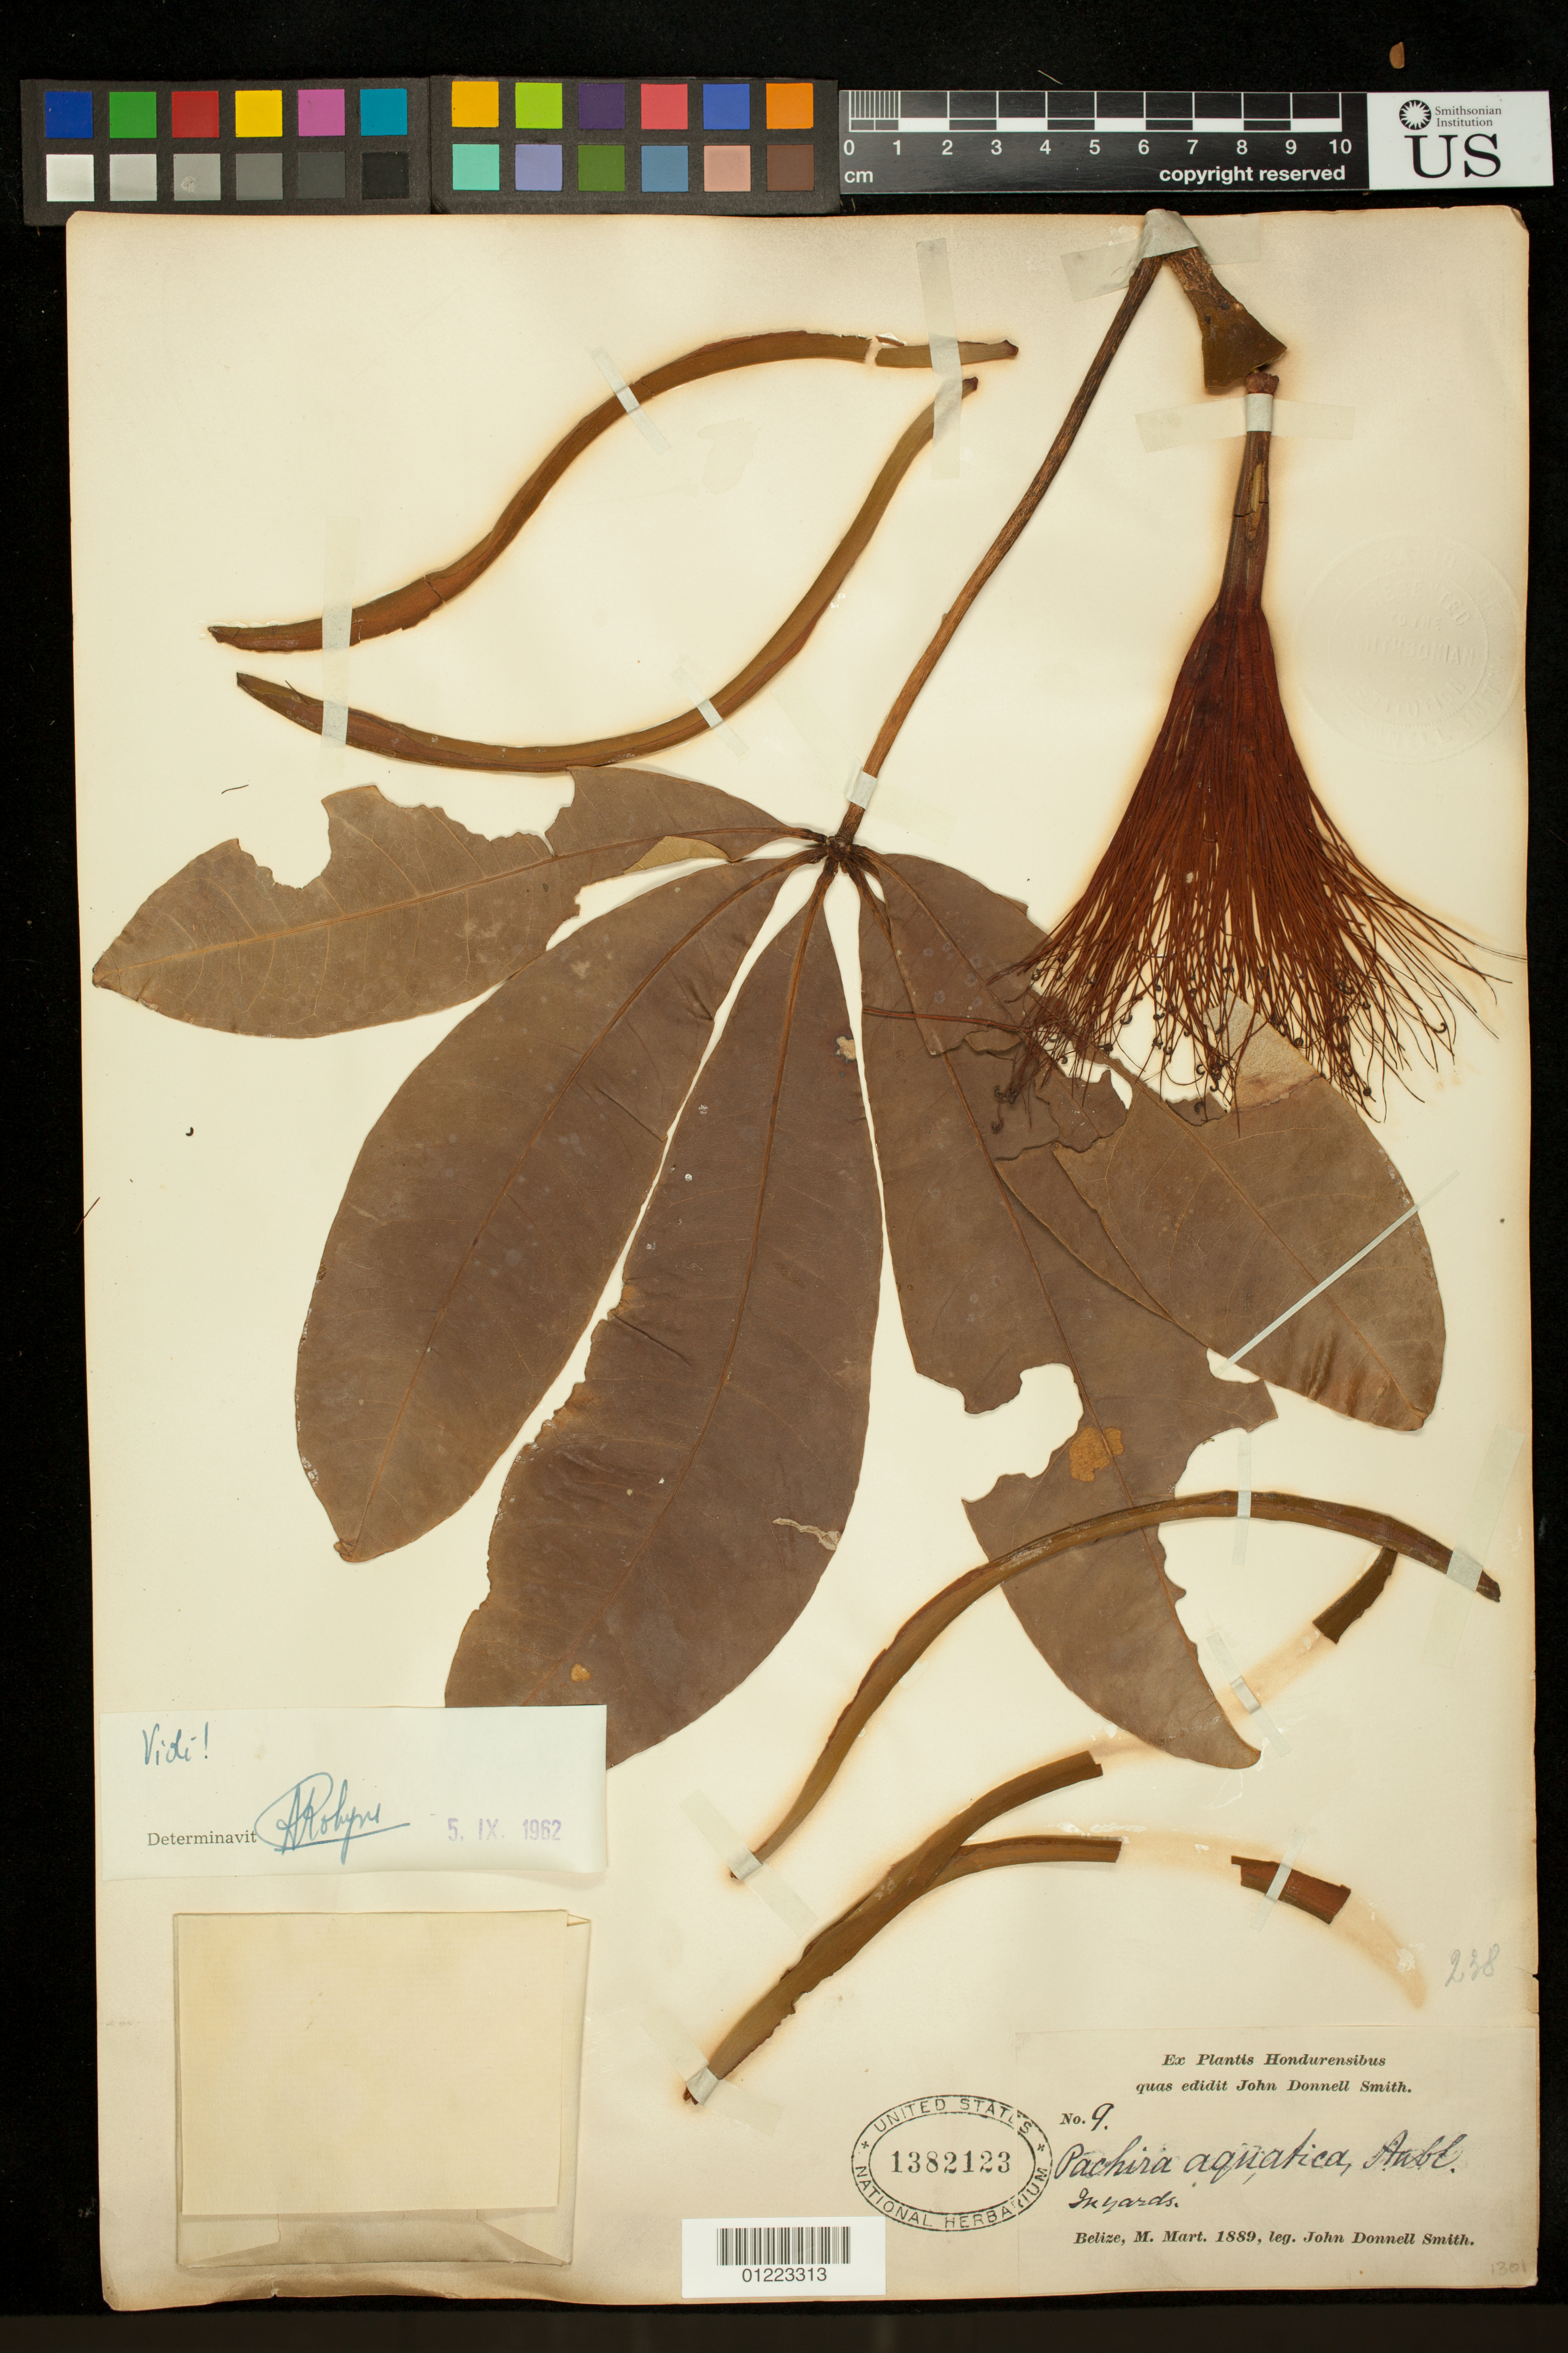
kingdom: Plantae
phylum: Tracheophyta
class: Magnoliopsida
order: Malvales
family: Malvaceae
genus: Pachira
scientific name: Pachira aquatica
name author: Aubl.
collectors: J. Donnell Smith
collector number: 9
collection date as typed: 1889-03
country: Belize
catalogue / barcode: US 1382123